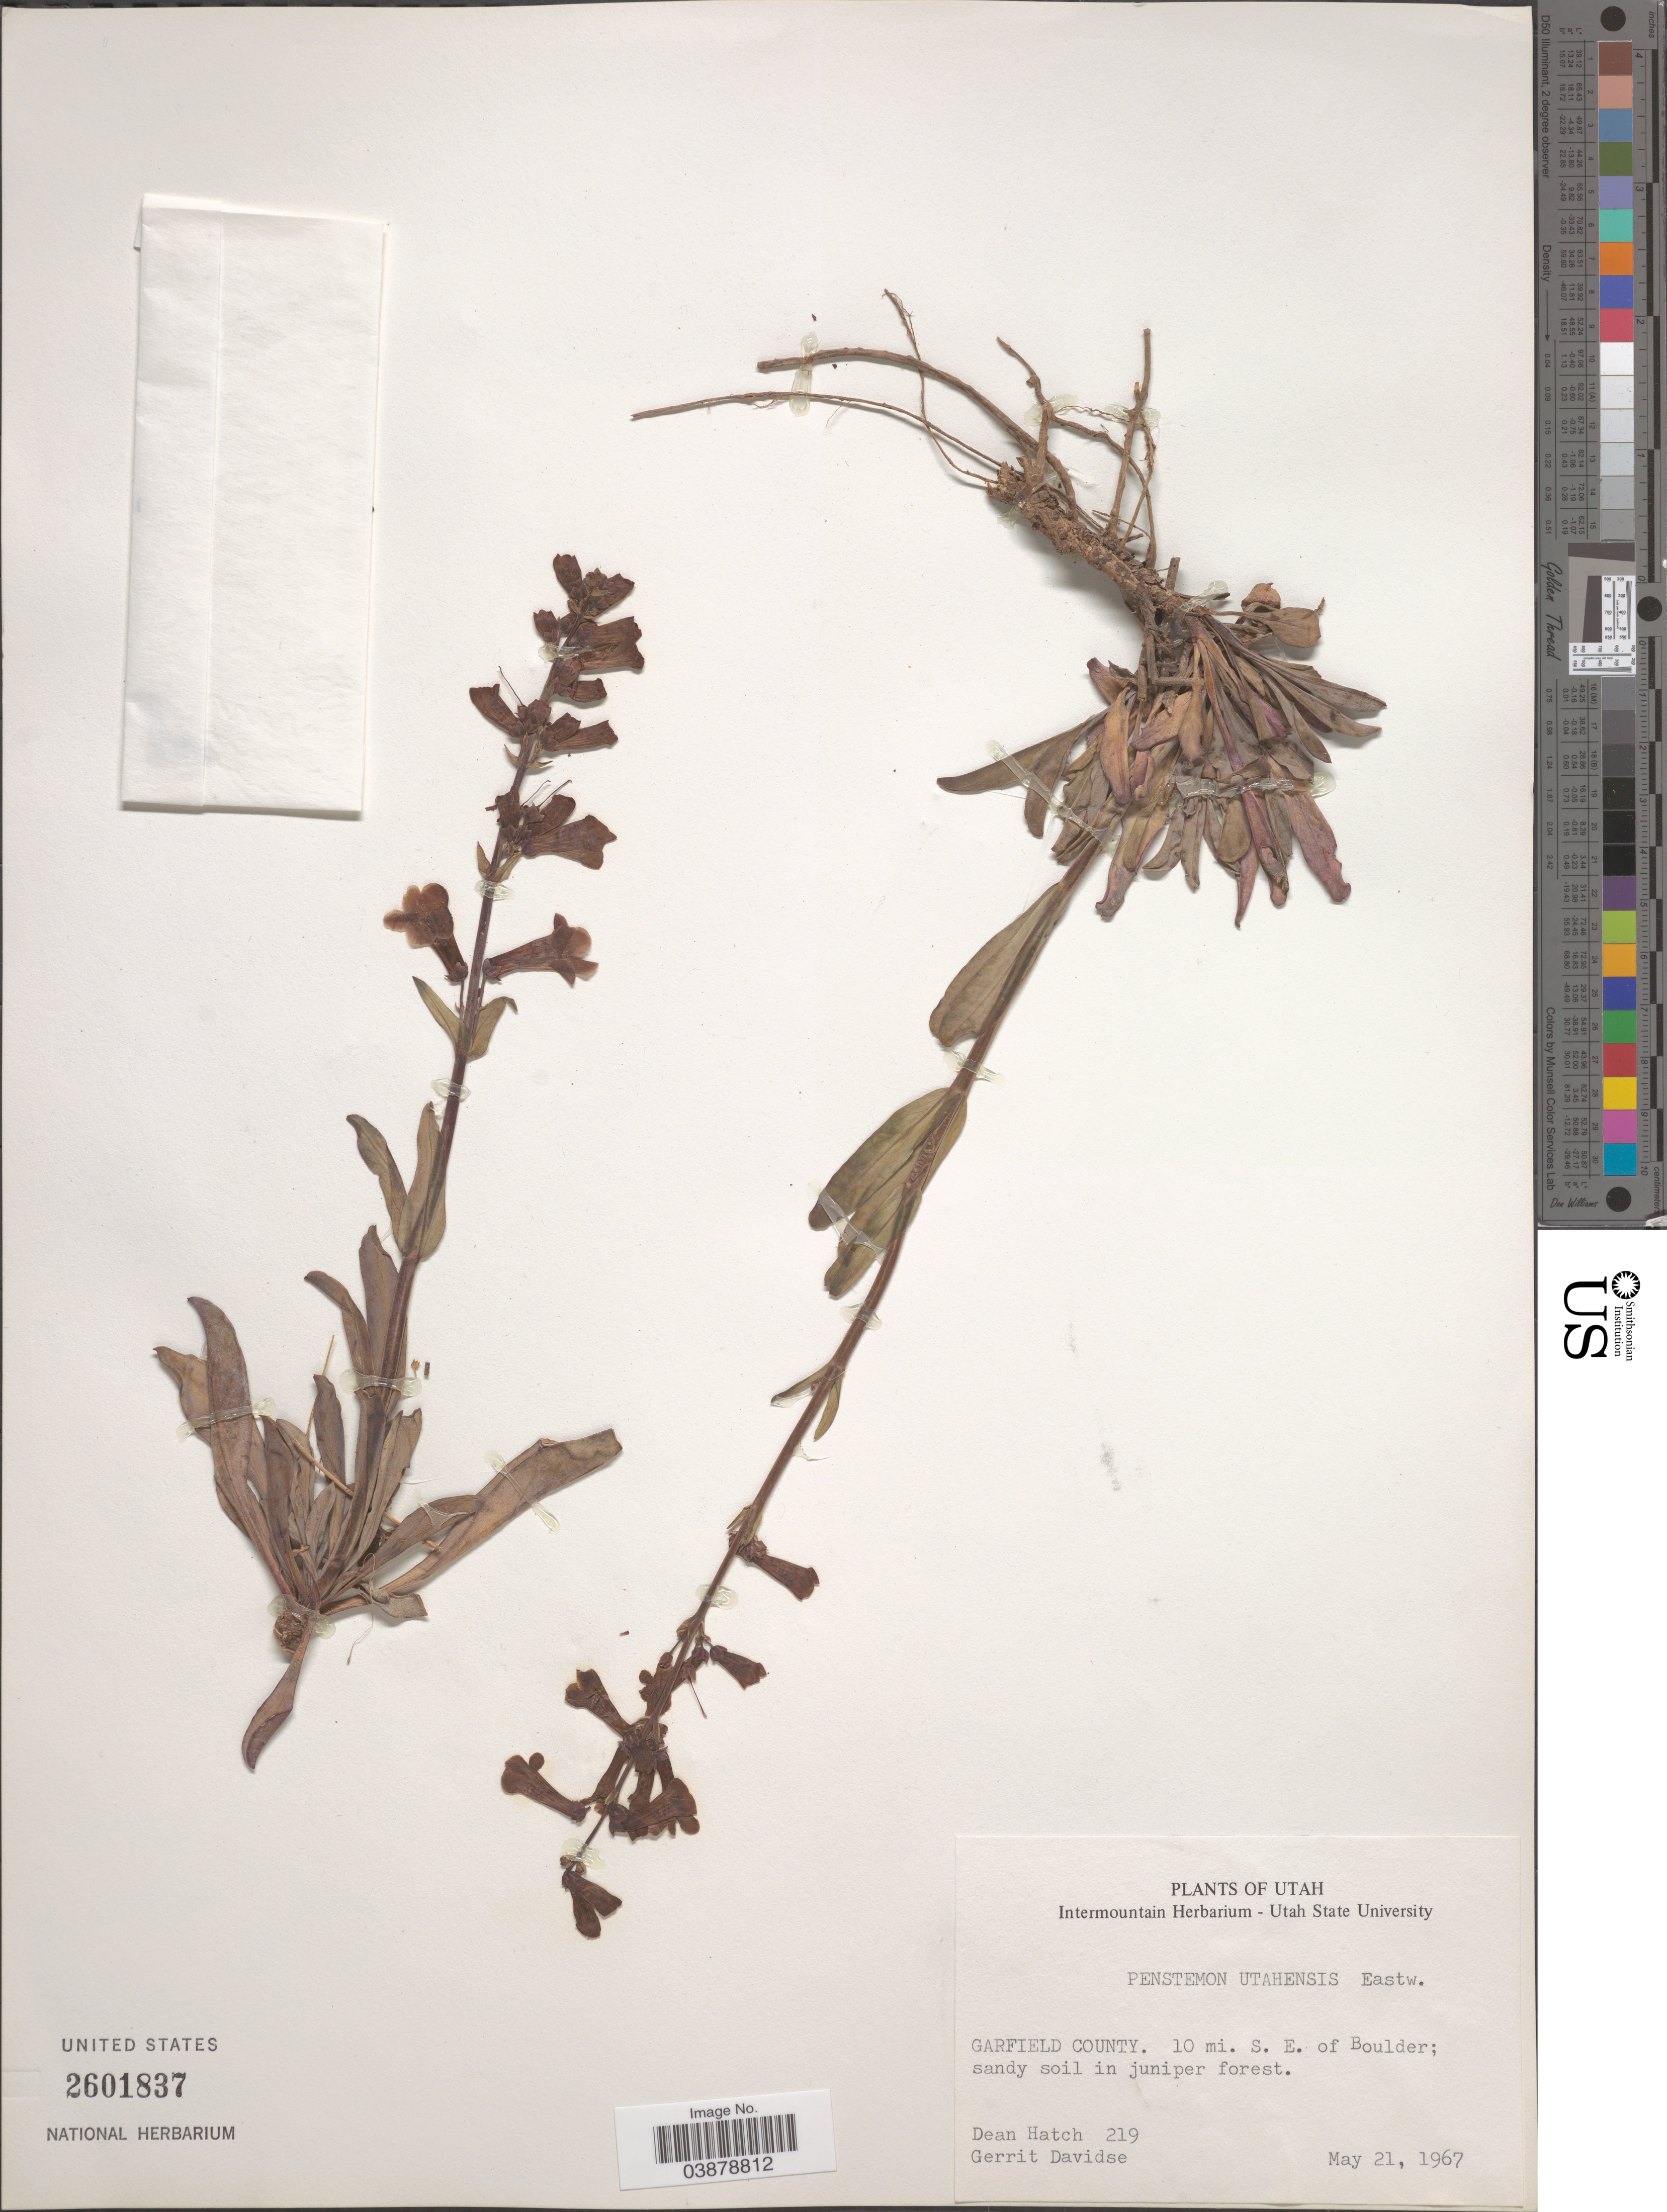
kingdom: Plantae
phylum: Tracheophyta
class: Magnoliopsida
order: Lamiales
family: Plantaginaceae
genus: Penstemon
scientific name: Penstemon utahensis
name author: Eastw.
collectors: D. Hatch & G. Davidse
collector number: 219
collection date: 1967-05-21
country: United States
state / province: Utah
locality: Garfield County. 10 mi. S. E. of Boulder.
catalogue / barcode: US 2601837